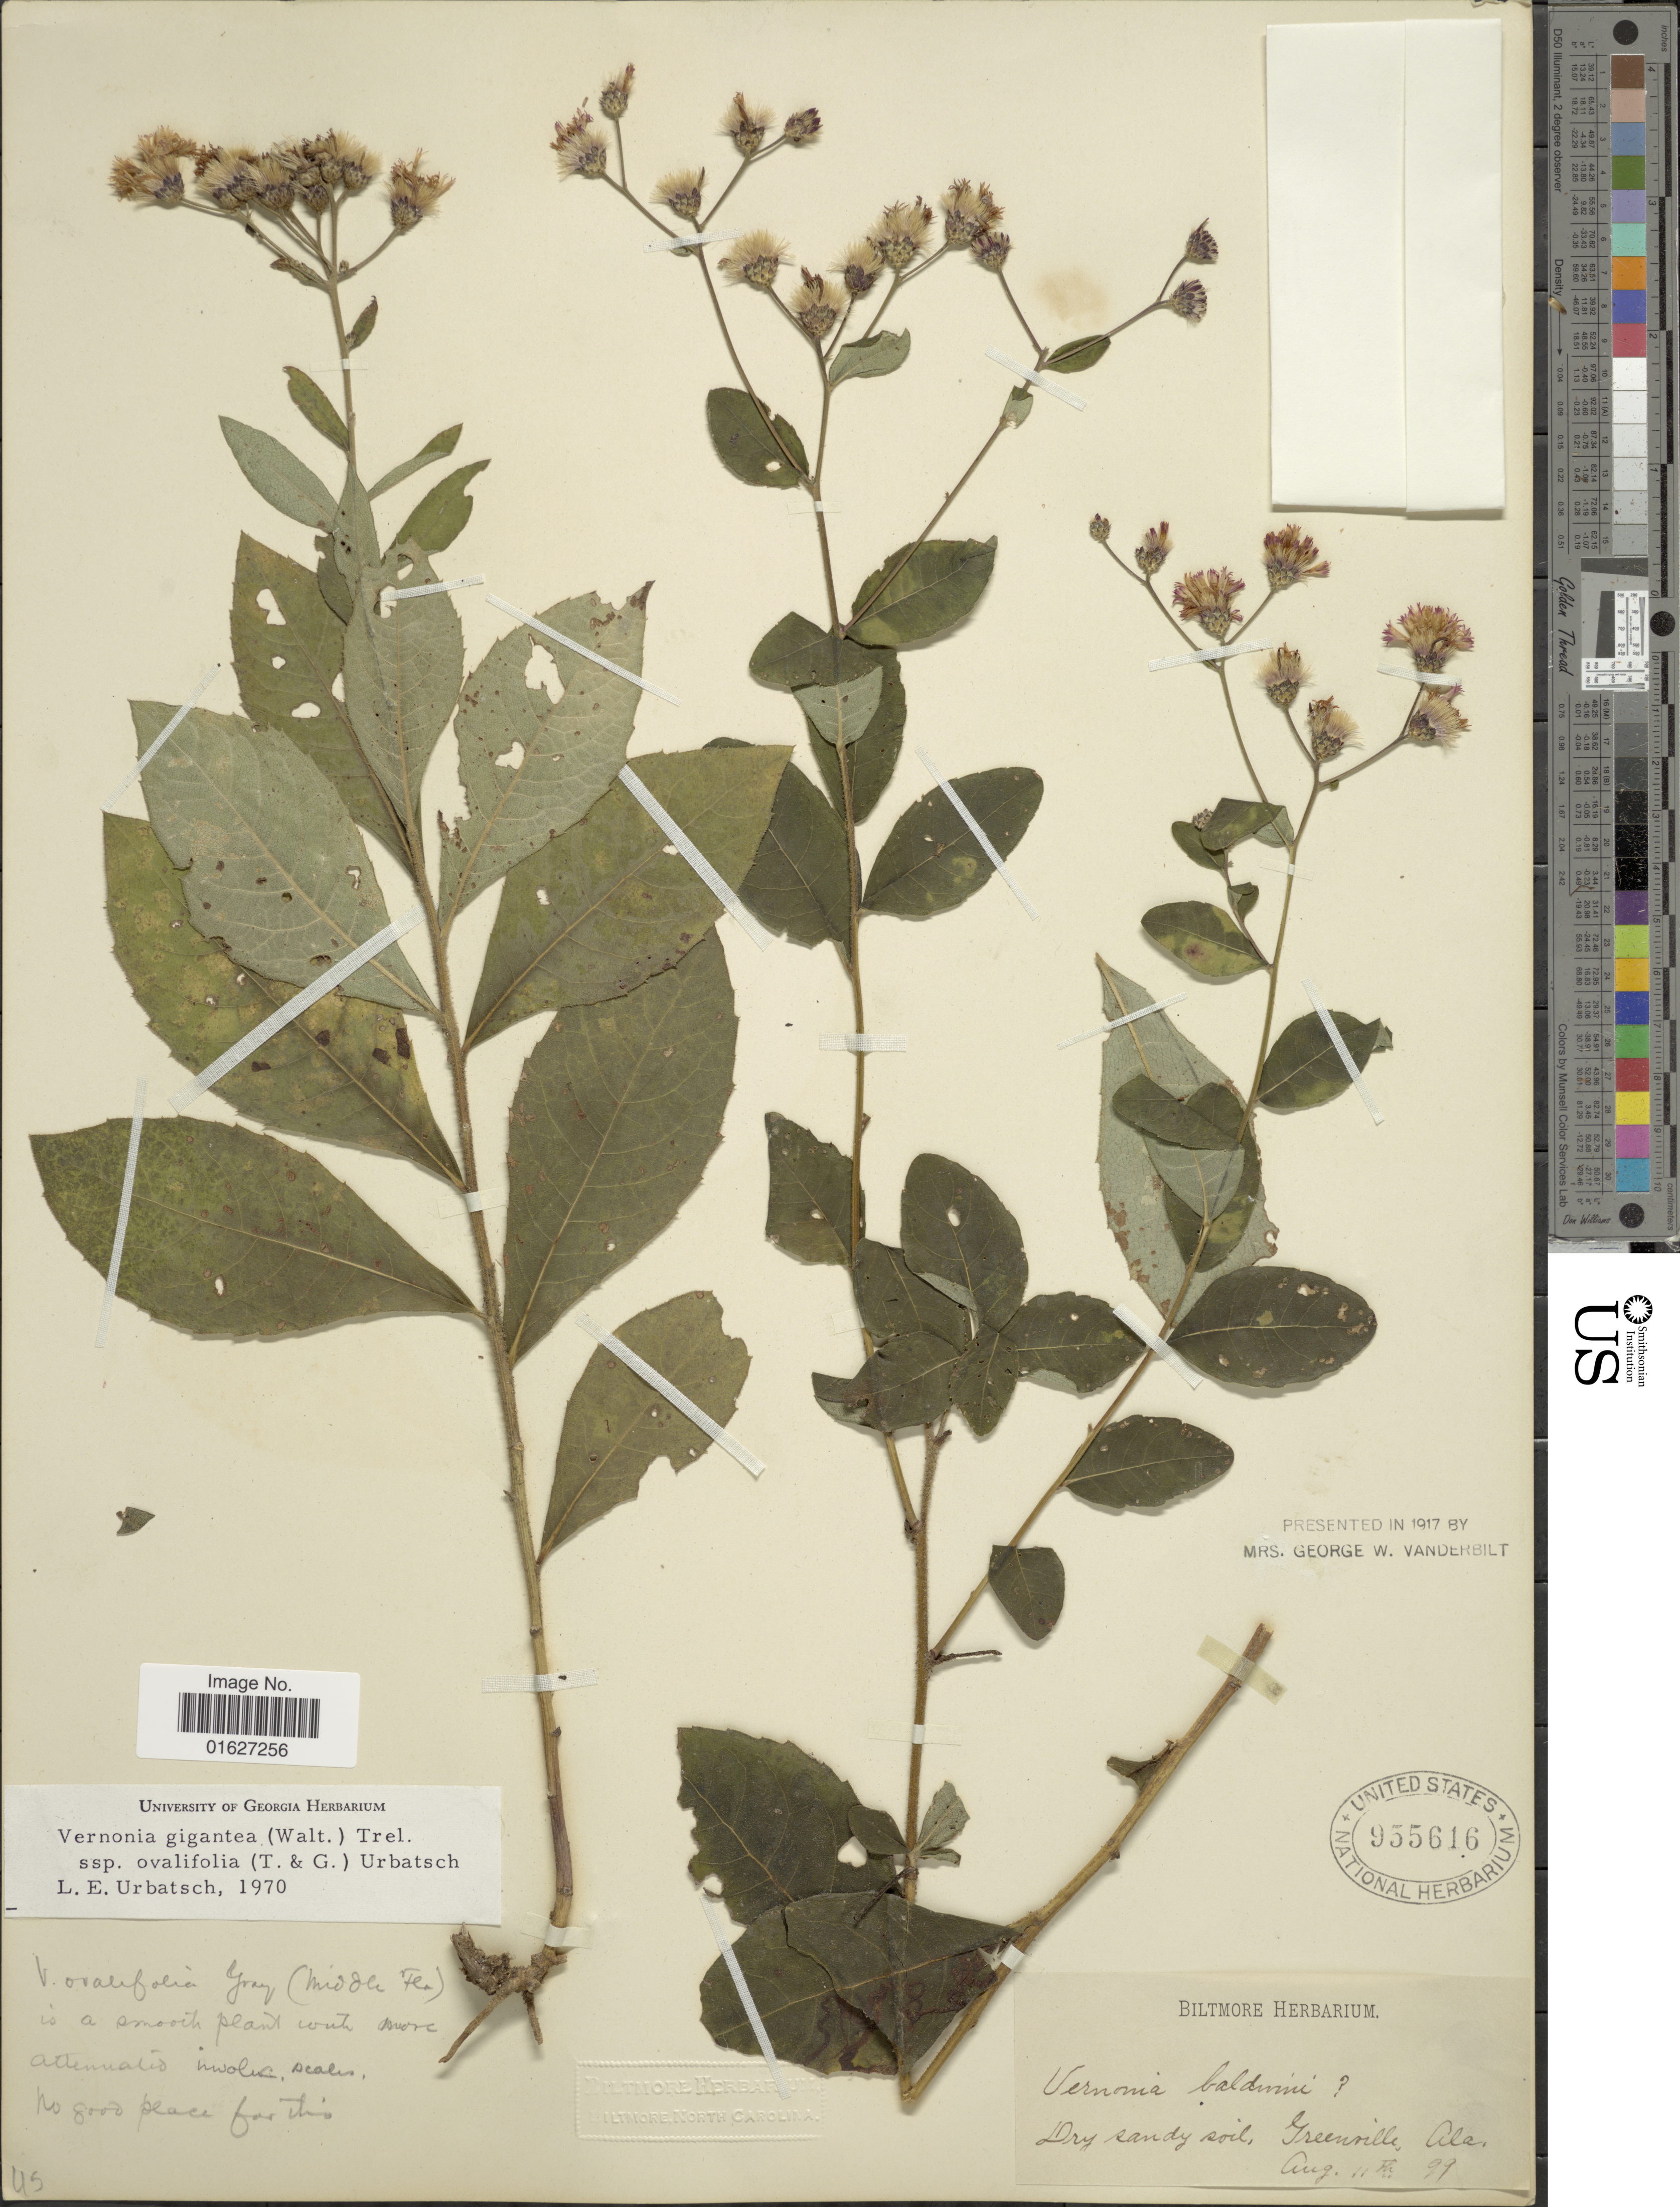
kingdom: Plantae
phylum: Tracheophyta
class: Magnoliopsida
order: Asterales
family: Asteraceae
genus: Vernonia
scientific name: Vernonia gigantea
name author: (Walter) Trel.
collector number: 45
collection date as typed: Transcribed d/m/y: 11/8/99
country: United States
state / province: Alabama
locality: Dry and sandy soil, Greenville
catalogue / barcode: US 955616